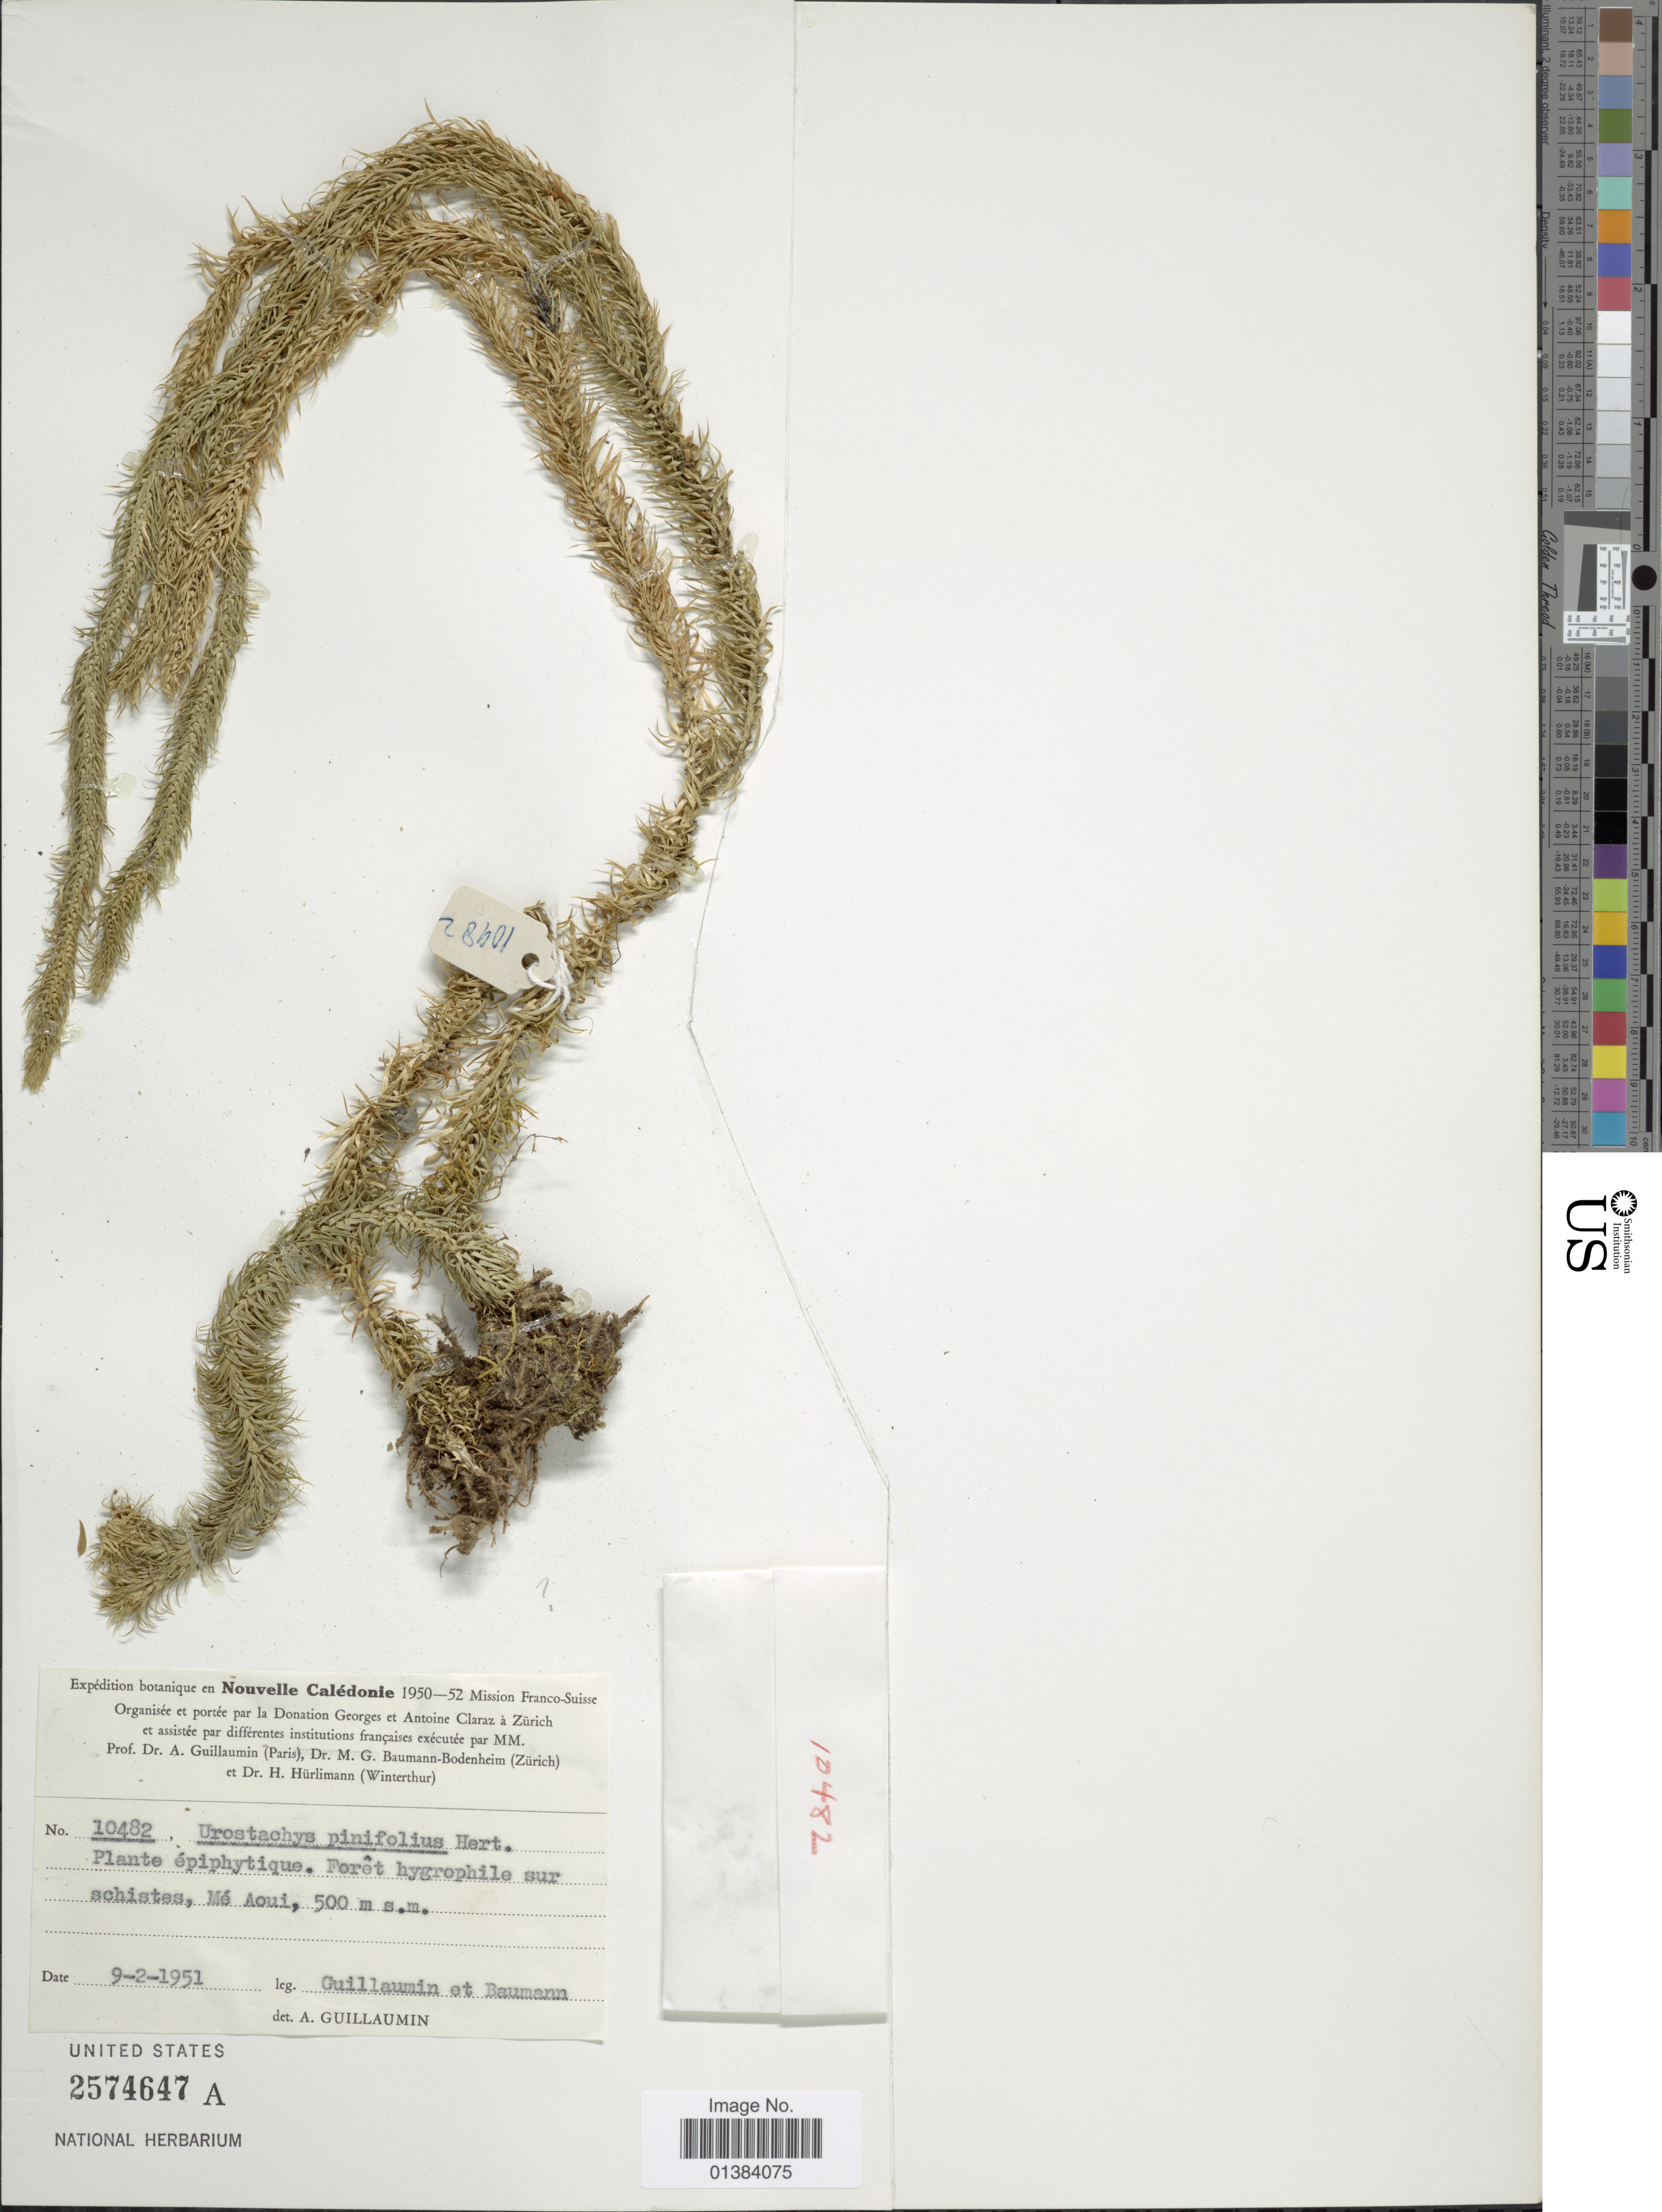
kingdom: Plantae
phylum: Tracheophyta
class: Lycopodiopsida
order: Lycopodiales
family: Lycopodiaceae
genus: Phlegmariurus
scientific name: Phlegmariurus squarrosus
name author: (G. Forst.) Á. Löve & D. Löve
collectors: A. Guillaumin & M. G. Baumann-Bodenheim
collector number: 10482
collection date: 1951-02-09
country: New Caledonia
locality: Mé Aoui.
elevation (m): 500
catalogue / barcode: US 2574647A